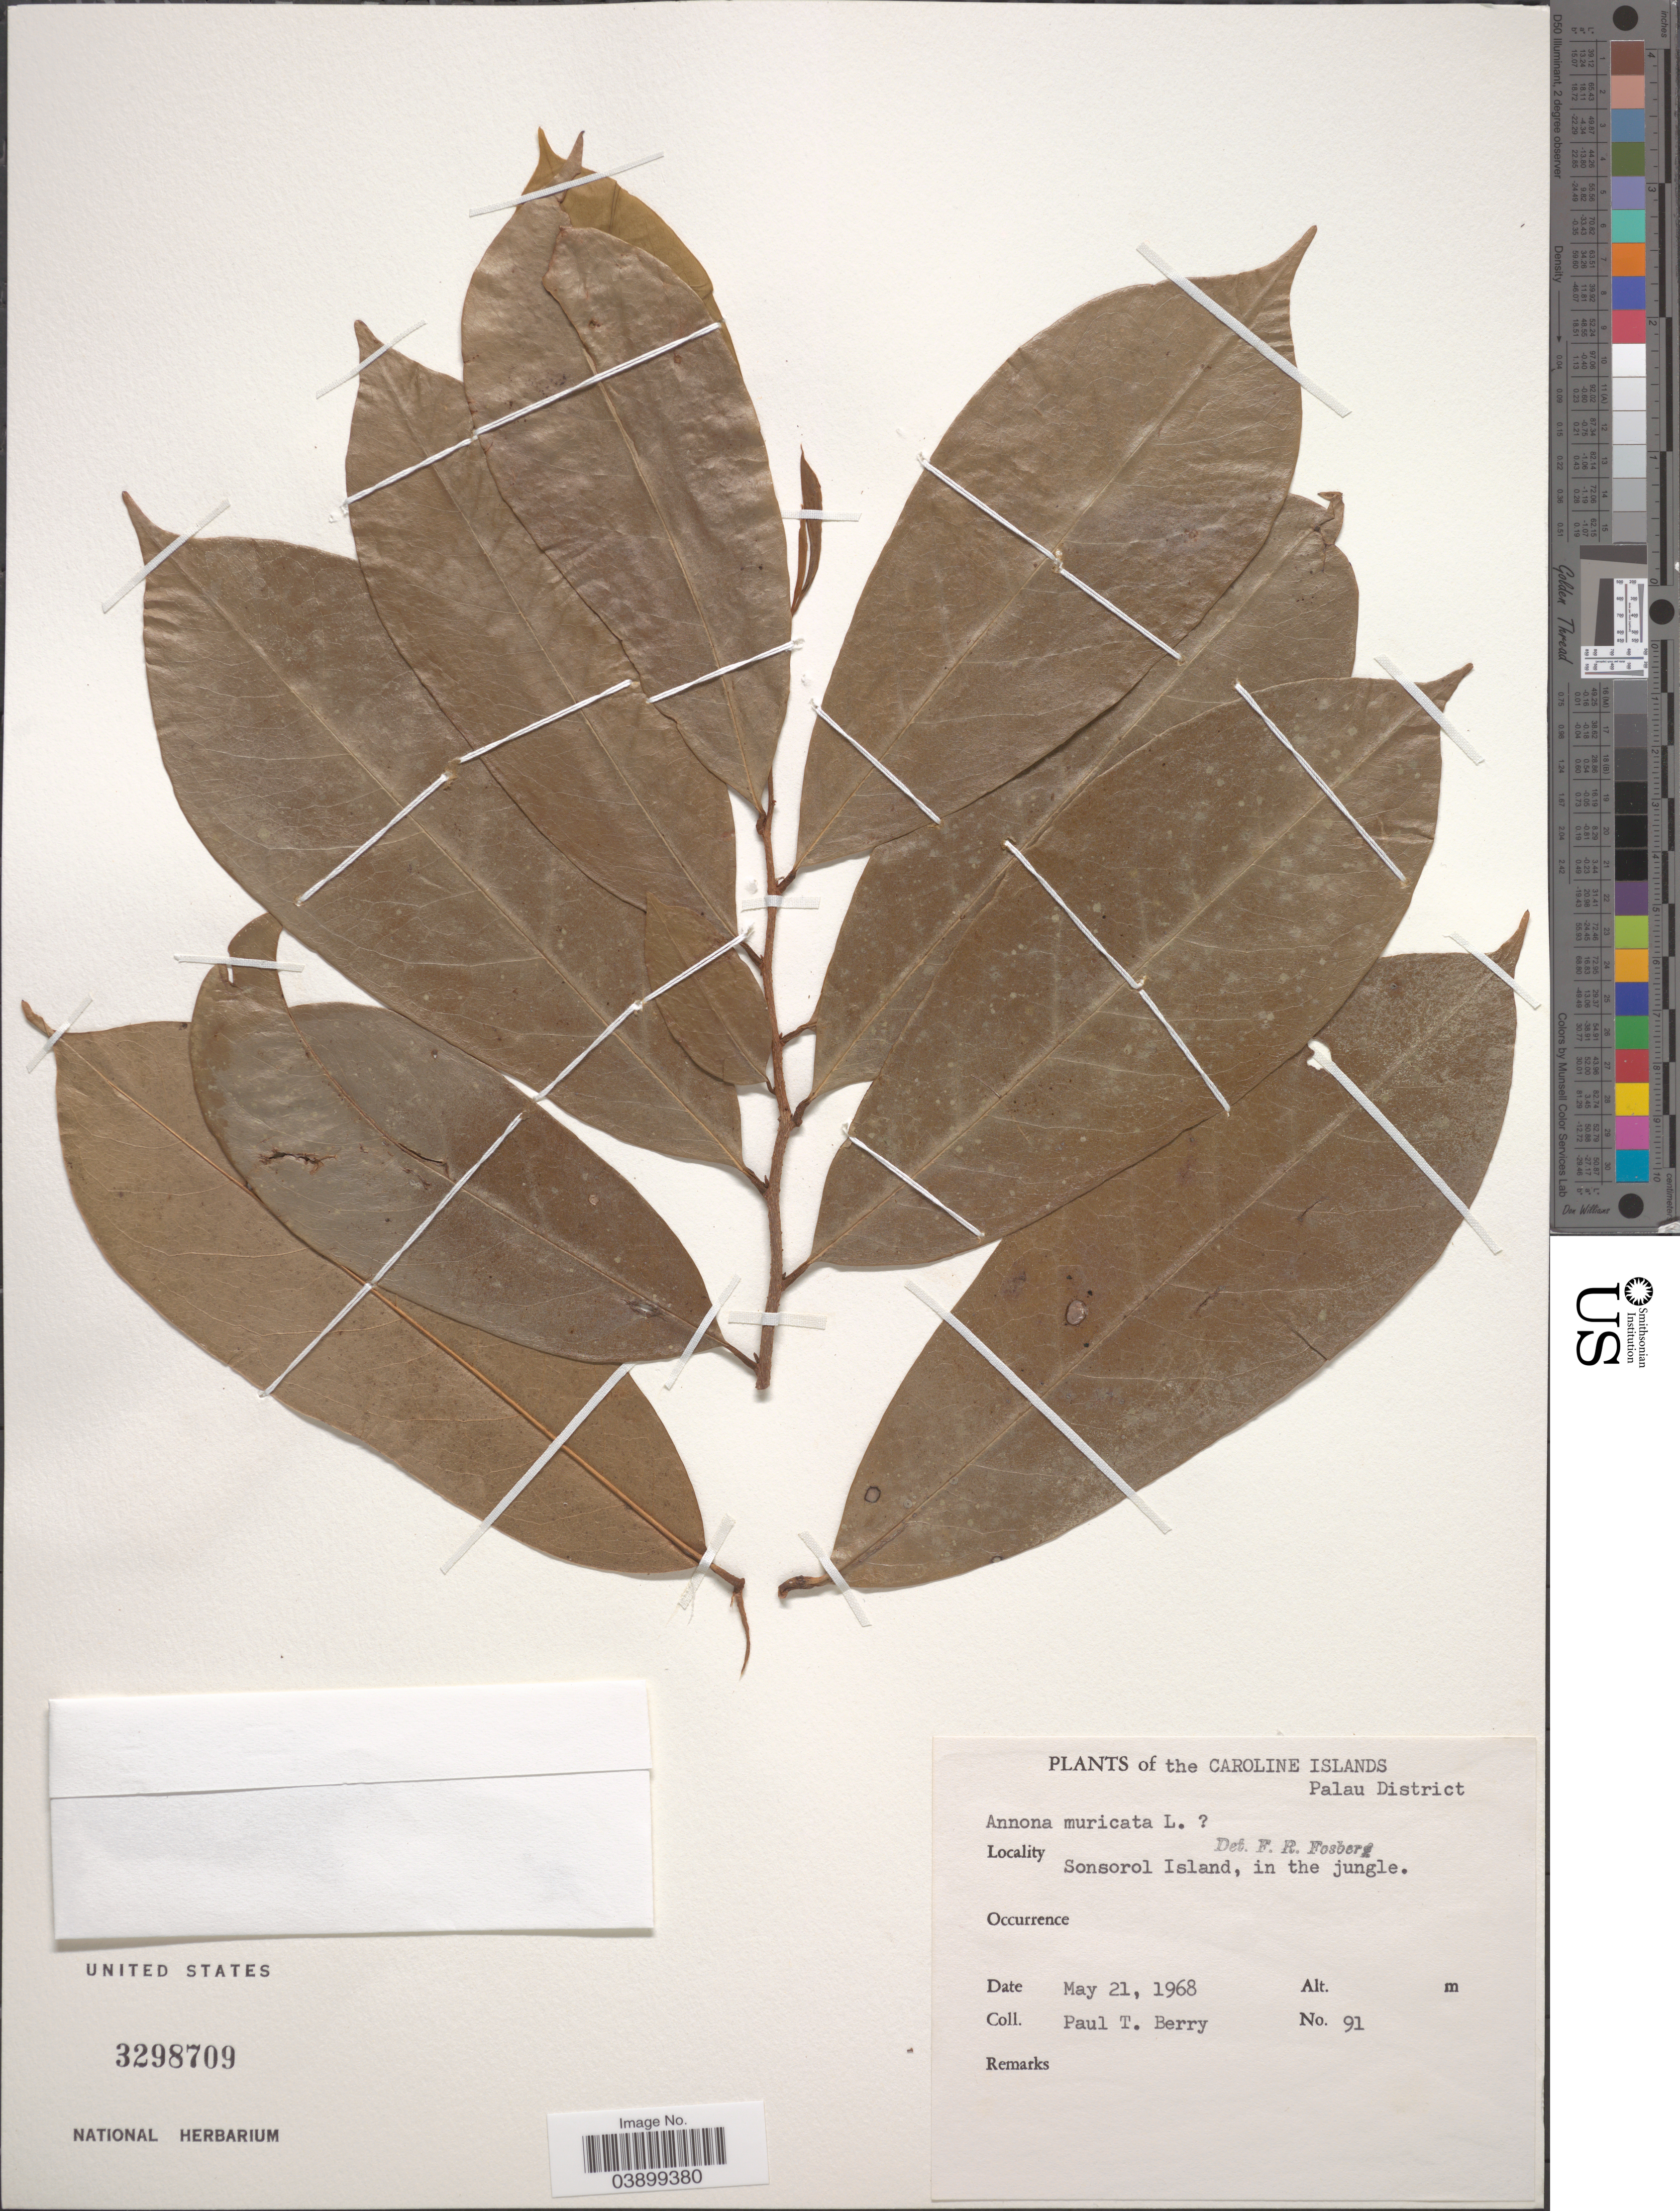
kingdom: Plantae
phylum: Tracheophyta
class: Magnoliopsida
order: Magnoliales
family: Annonaceae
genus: Annona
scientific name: Annona muricata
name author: L.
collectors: P. T. Berry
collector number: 91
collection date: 1968-05-21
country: Palau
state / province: Belau Outliers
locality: Caroline Islands. Palau District. Sonsorol Island, in the jungle.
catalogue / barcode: US 3298709